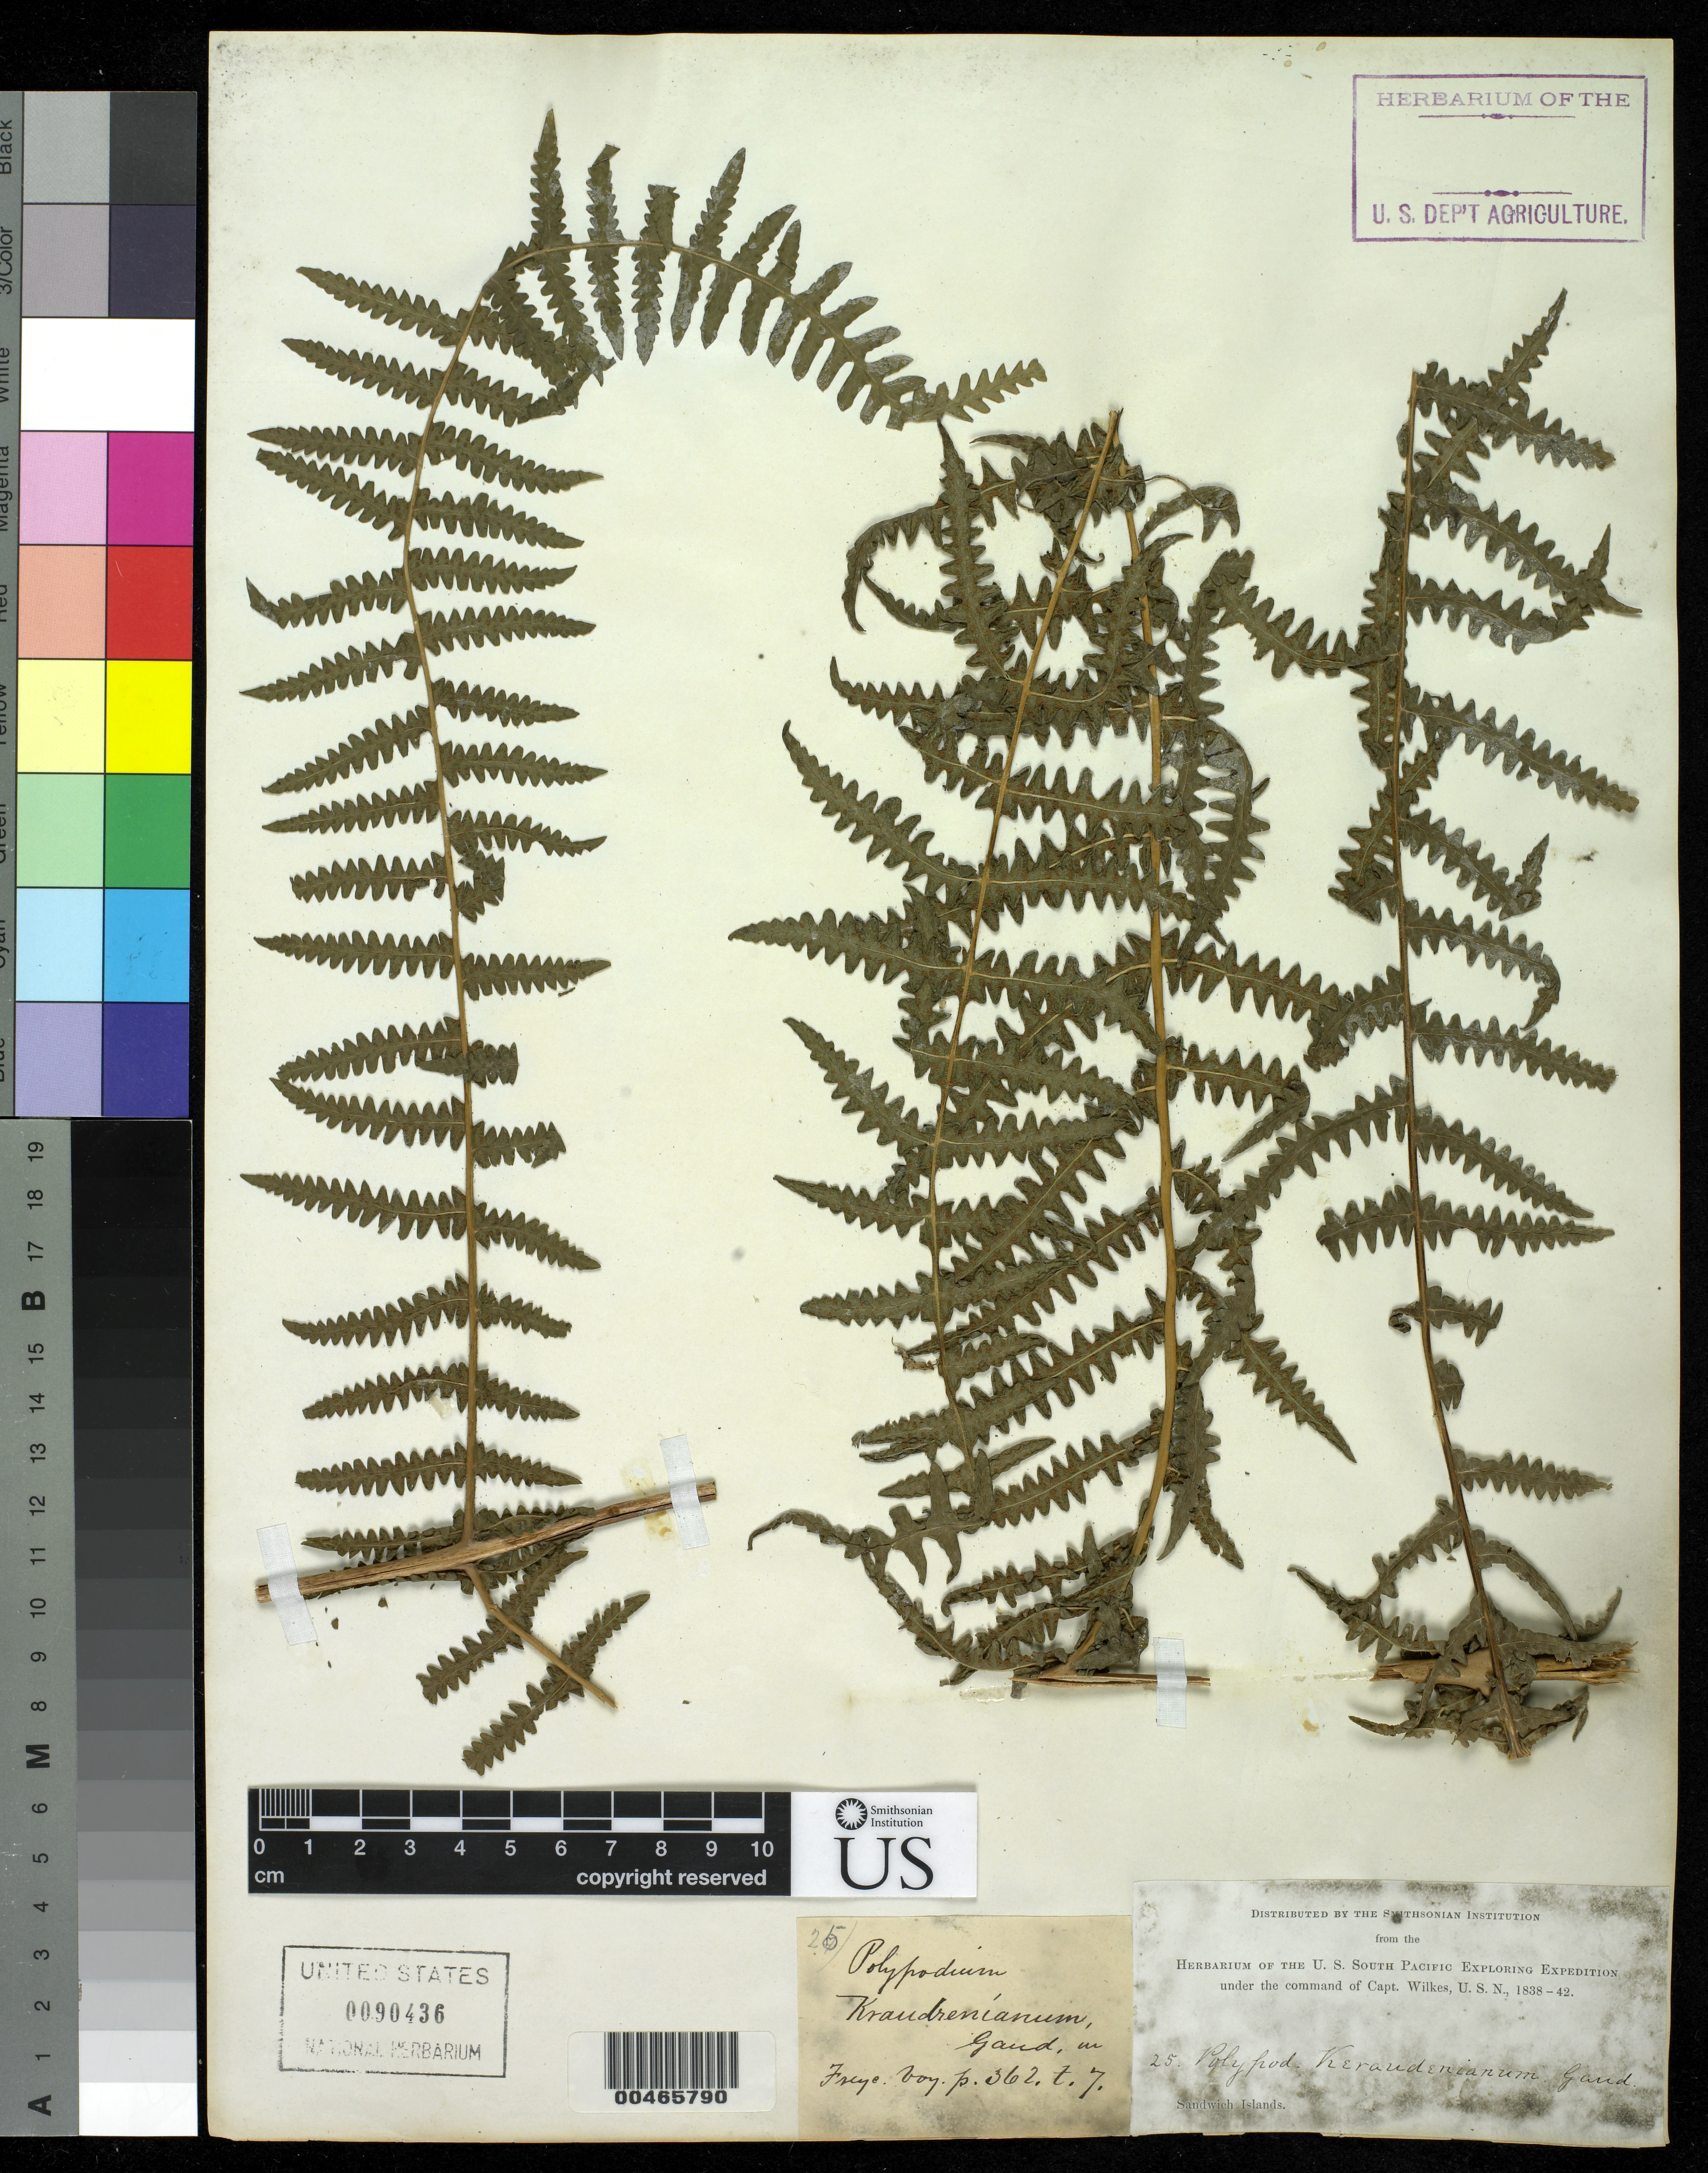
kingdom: Plantae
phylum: Tracheophyta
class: Polypodiopsida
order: Polypodiales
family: Thelypteridaceae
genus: Pseudophegopteris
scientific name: Pseudophegopteris keraudreniana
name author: (Gaudich.) Holttum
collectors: Wilkes Explor. Exped.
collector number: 25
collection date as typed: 1838 to -- --- 1842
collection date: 1838/1842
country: United States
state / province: Hawaii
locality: Sandwich Islands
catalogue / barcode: US 90436